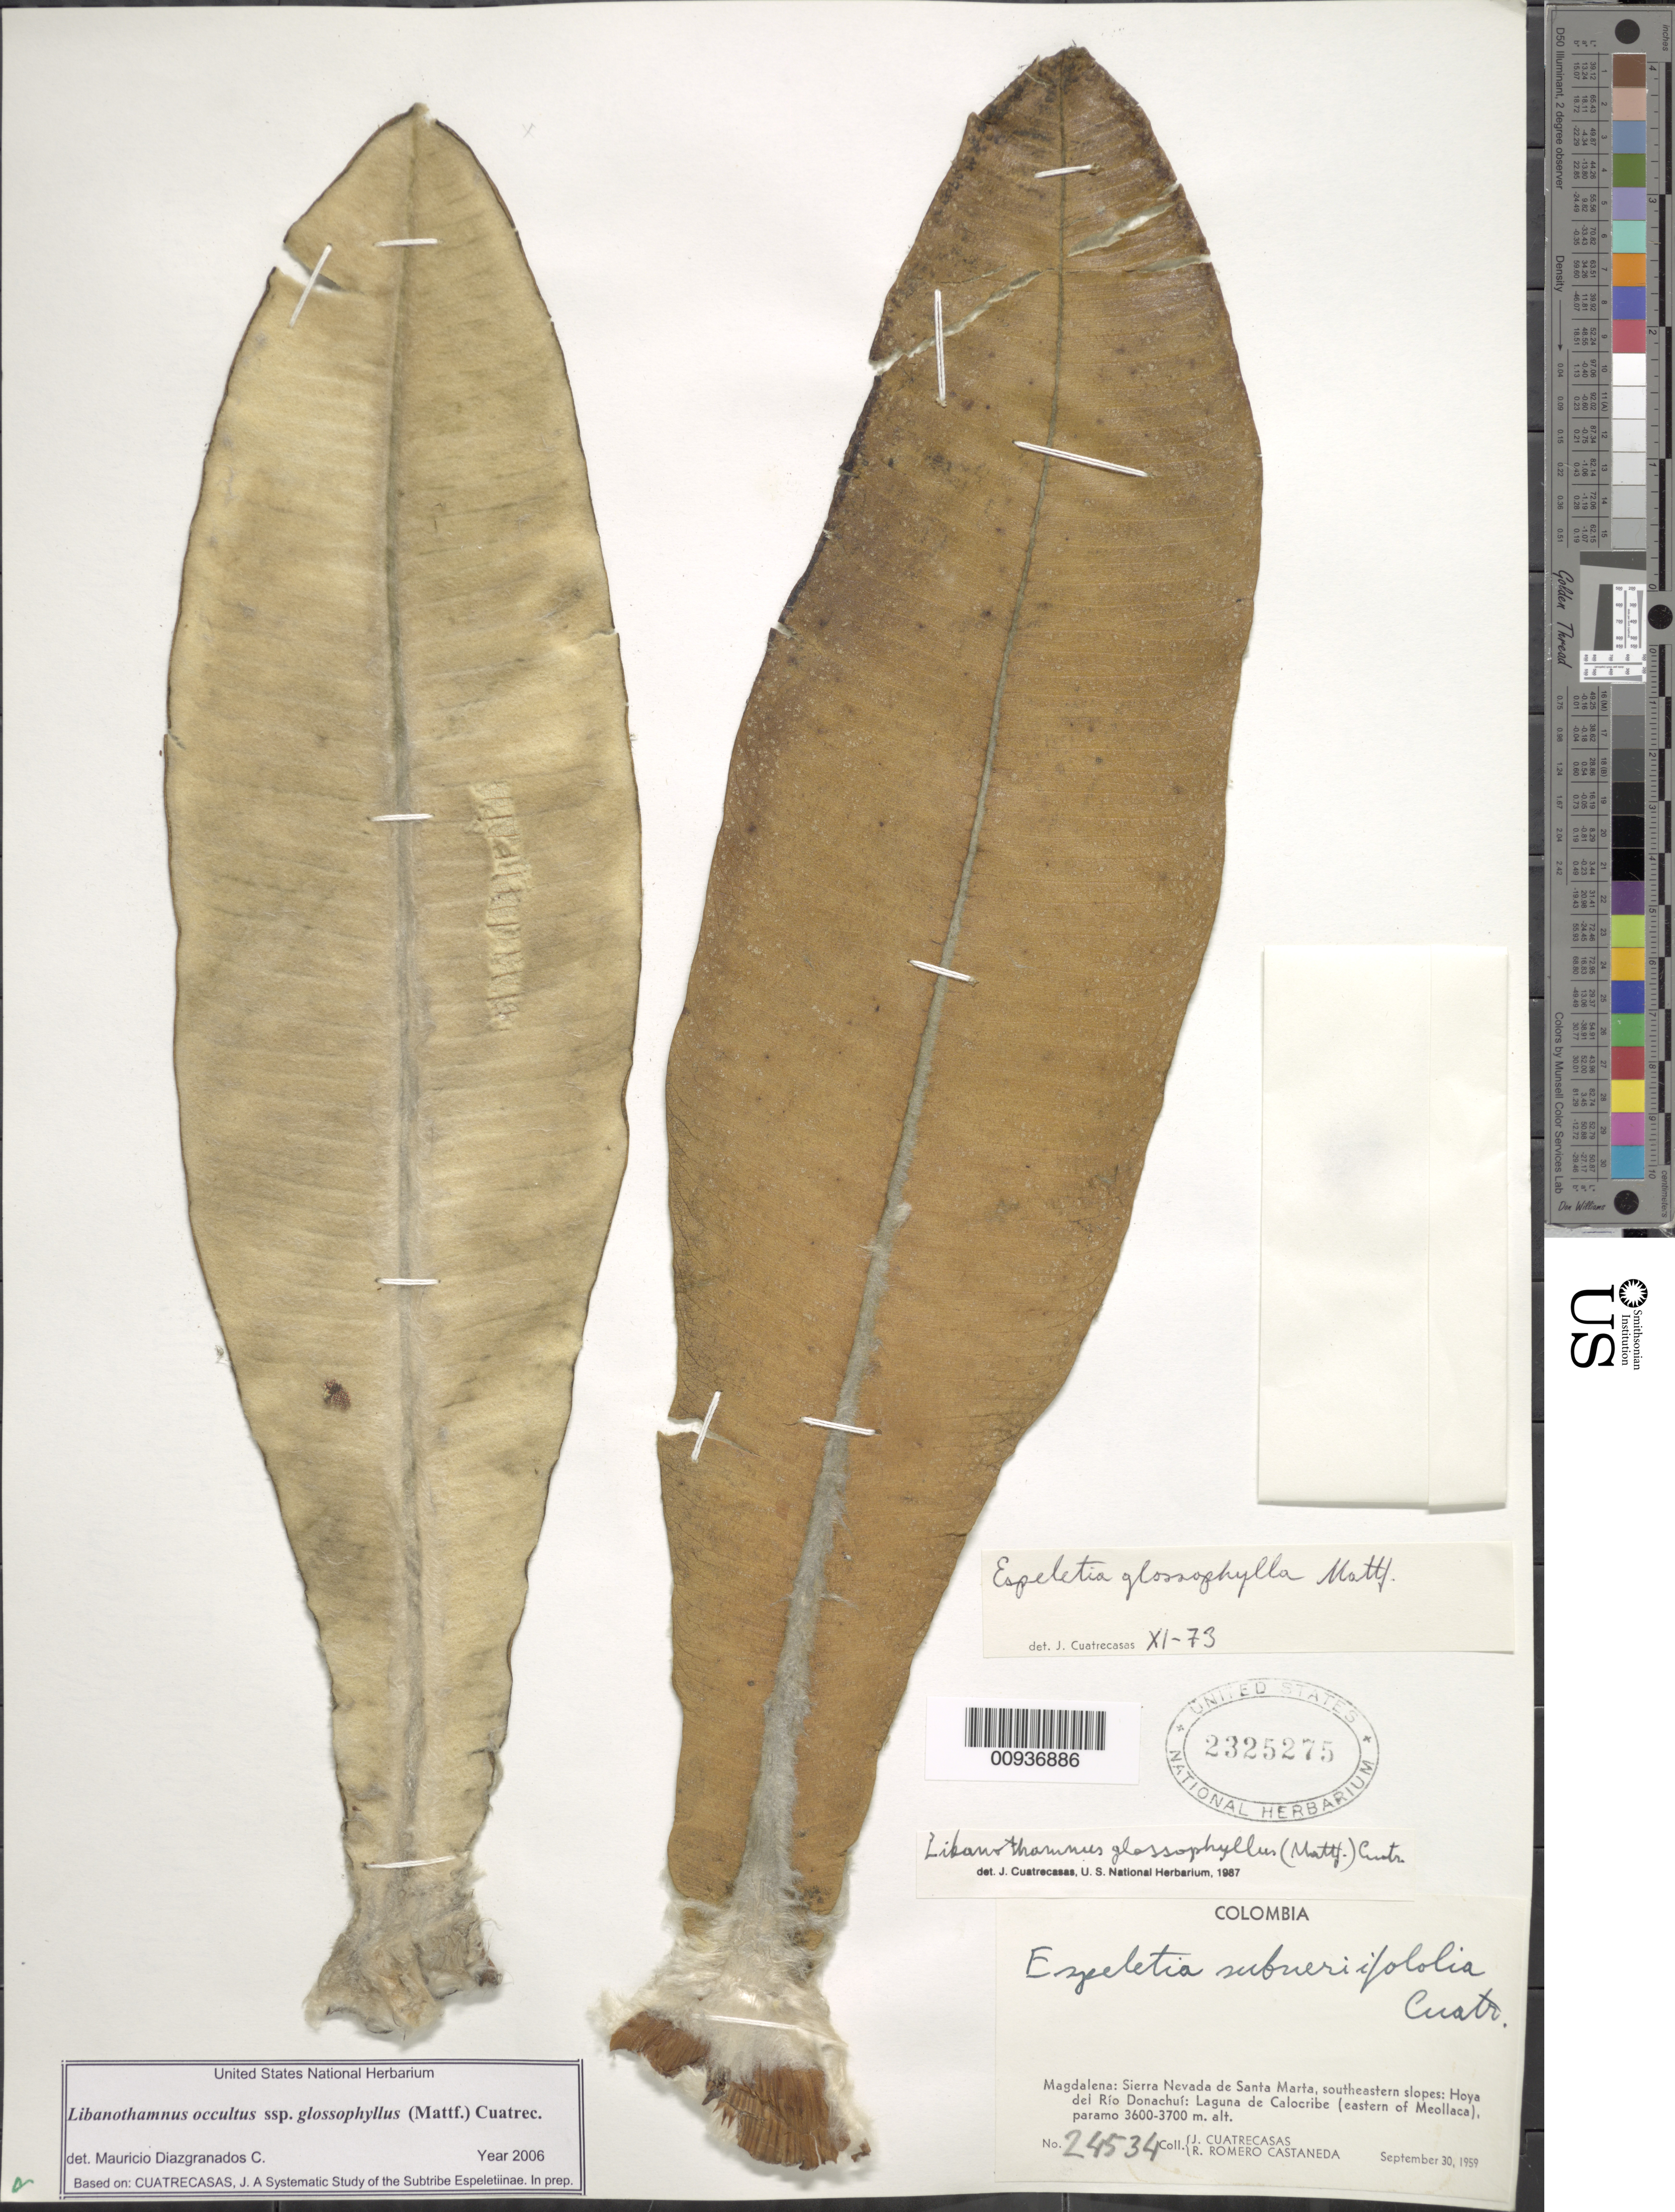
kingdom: Plantae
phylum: Tracheophyta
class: Magnoliopsida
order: Asterales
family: Asteraceae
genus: Libanothamnus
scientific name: Libanothamnus occultus subsp. glossophyllus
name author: (Mattf.) Cuatrec.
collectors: J. Cuatrecasas & R. Romero Castañeda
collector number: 24534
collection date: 1959-09-30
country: Colombia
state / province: Magdalena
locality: Sierra Nevada de Santa Marta, southeastern slopes, Hoya del Rio Donachui, Laguna de Calocribe (eastern of Meollaca)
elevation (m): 3600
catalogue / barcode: US 2325275